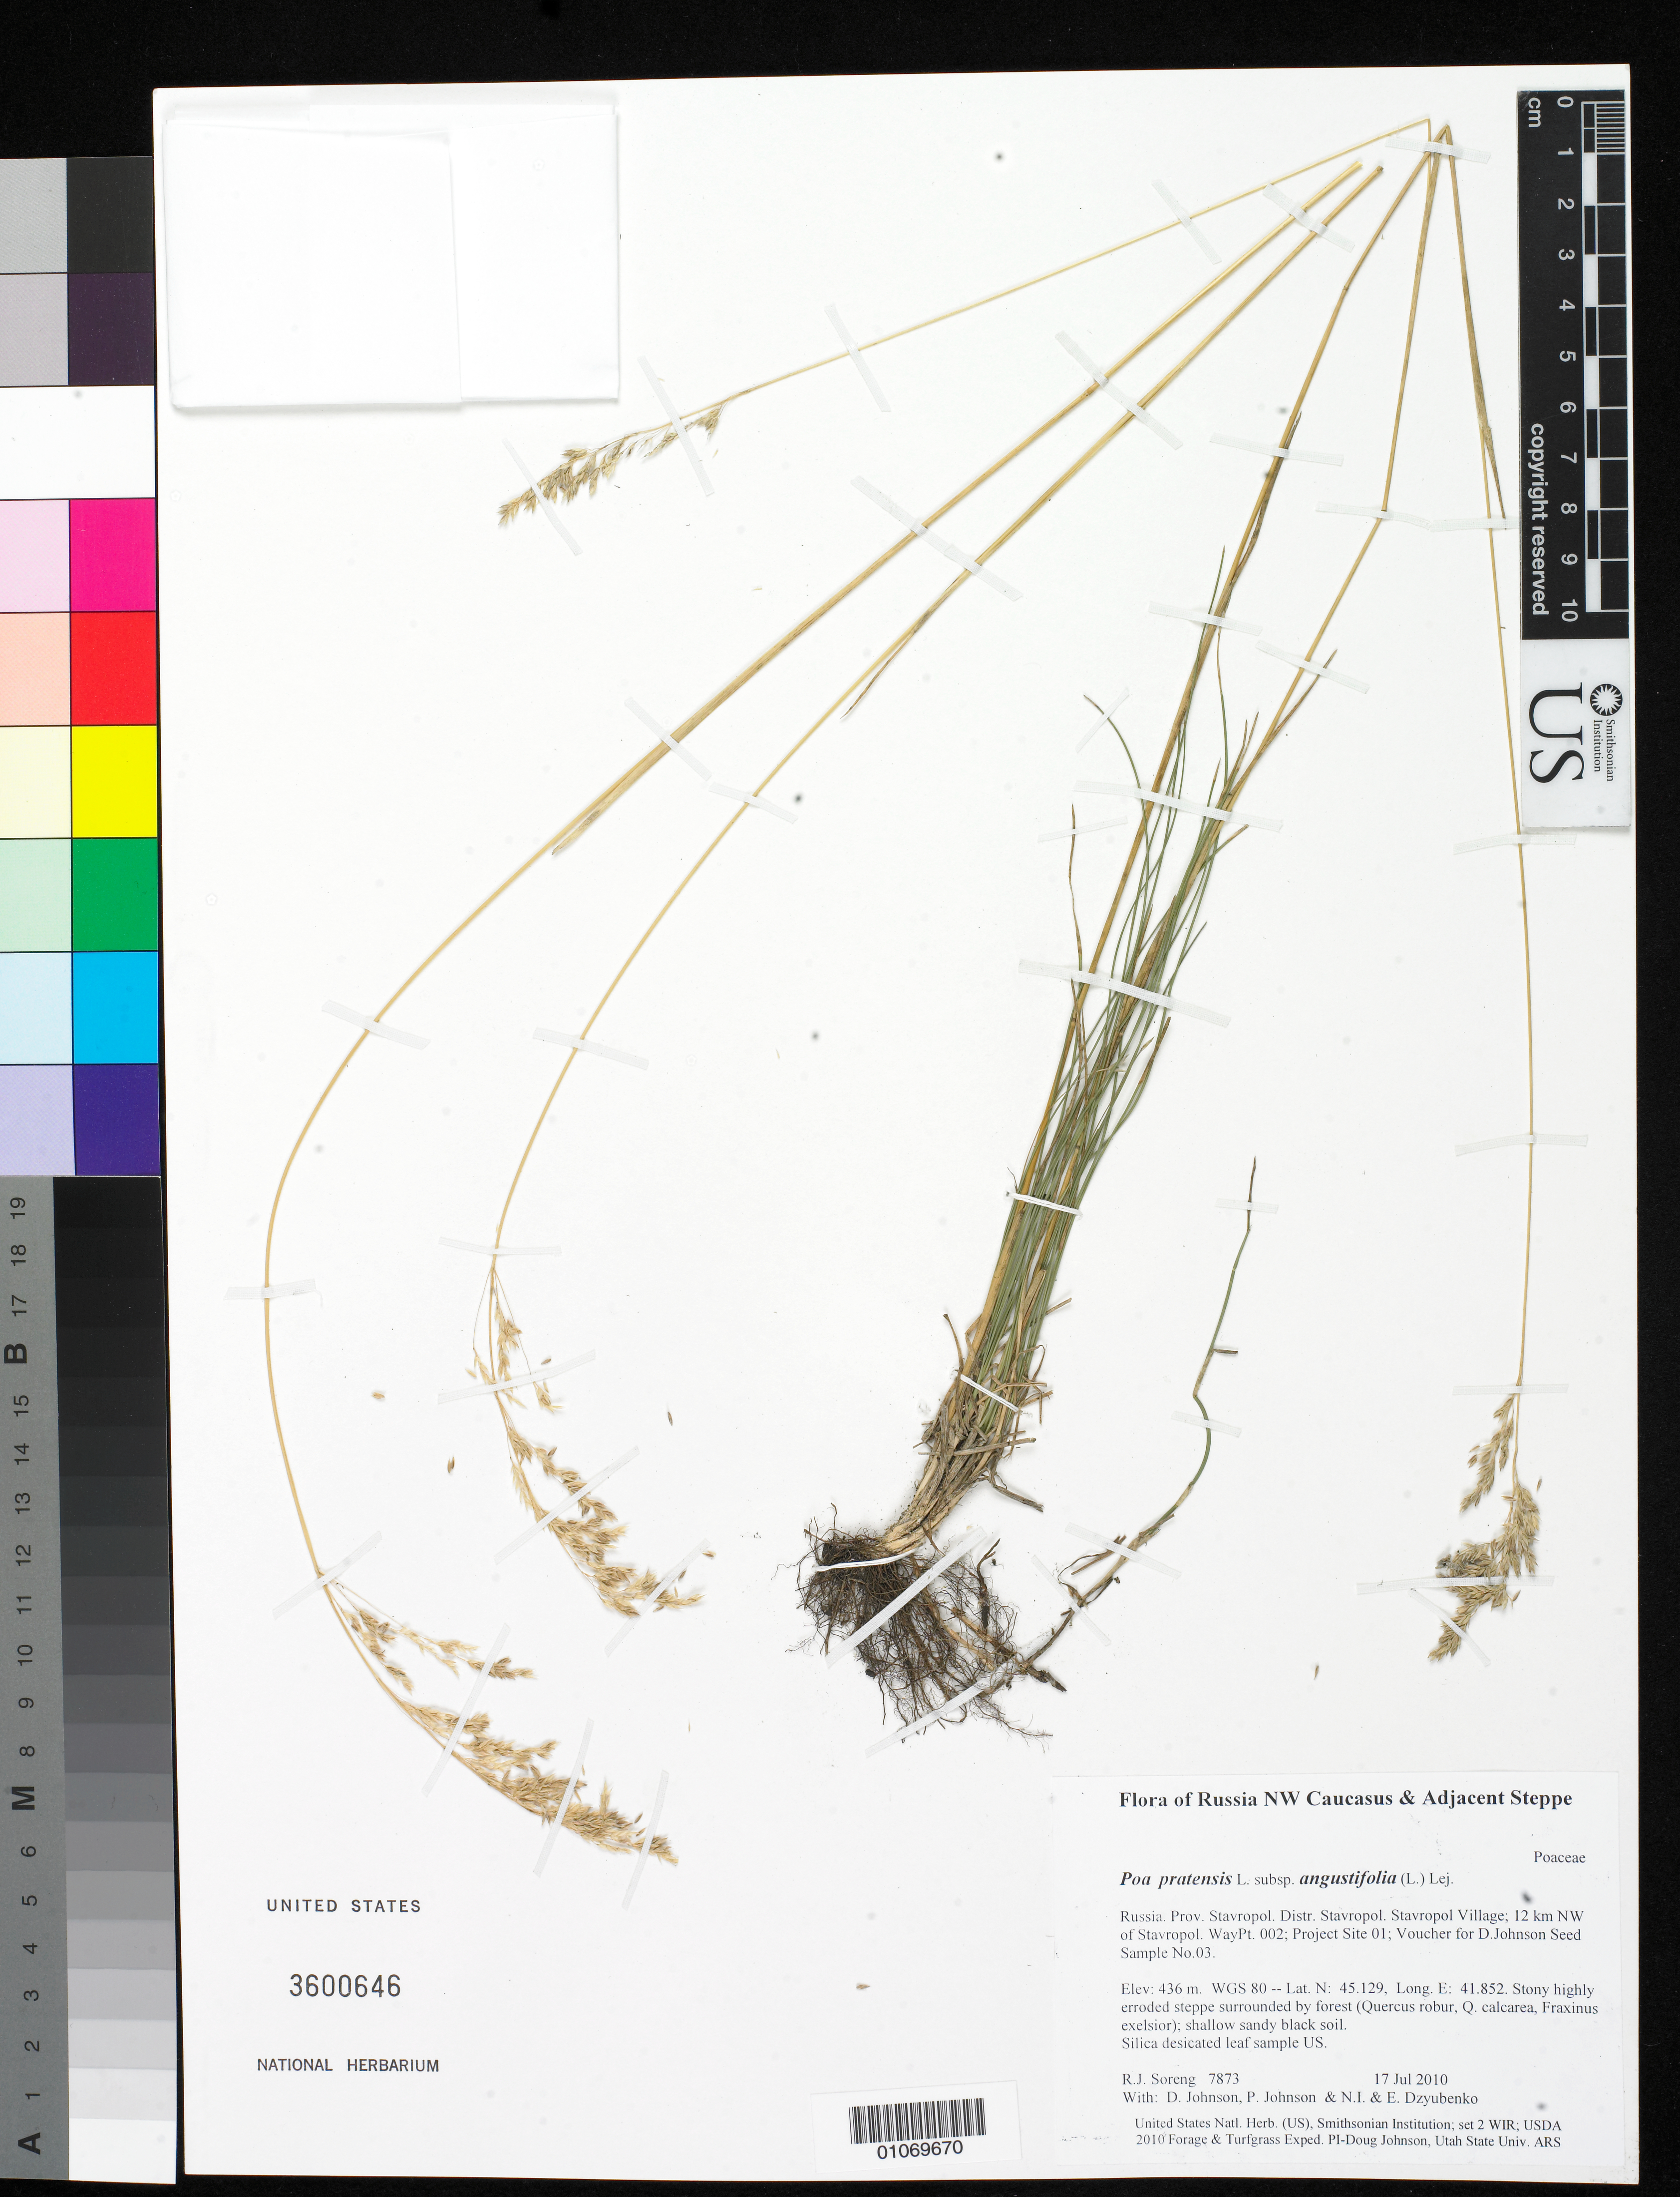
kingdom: Plantae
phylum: Tracheophyta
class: Liliopsida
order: Poales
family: Poaceae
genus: Poa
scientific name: Poa pratensis subsp. angustifolia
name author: (L.) Lej.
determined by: Soreng, Robert J., Research Associate (BOT), Smithsonian Institution - National Museum of Natural History (UNITED STATES)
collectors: R. J. Soreng, D. Johnson, P. Johnson, N. Dzyubenko & E. Dzyubenko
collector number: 7873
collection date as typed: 17 Jul 2010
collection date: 2010-07-17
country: Russian Federation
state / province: Stavropol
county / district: Stavropol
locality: Stavropol Village; 12 km NW of Stavropol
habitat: Stony highly erroded steppe surrounded by forest (Quercus robur, Q. calcarea, Fraxinus exelsior); shallow sandy black soil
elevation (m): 436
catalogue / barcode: US 3600646